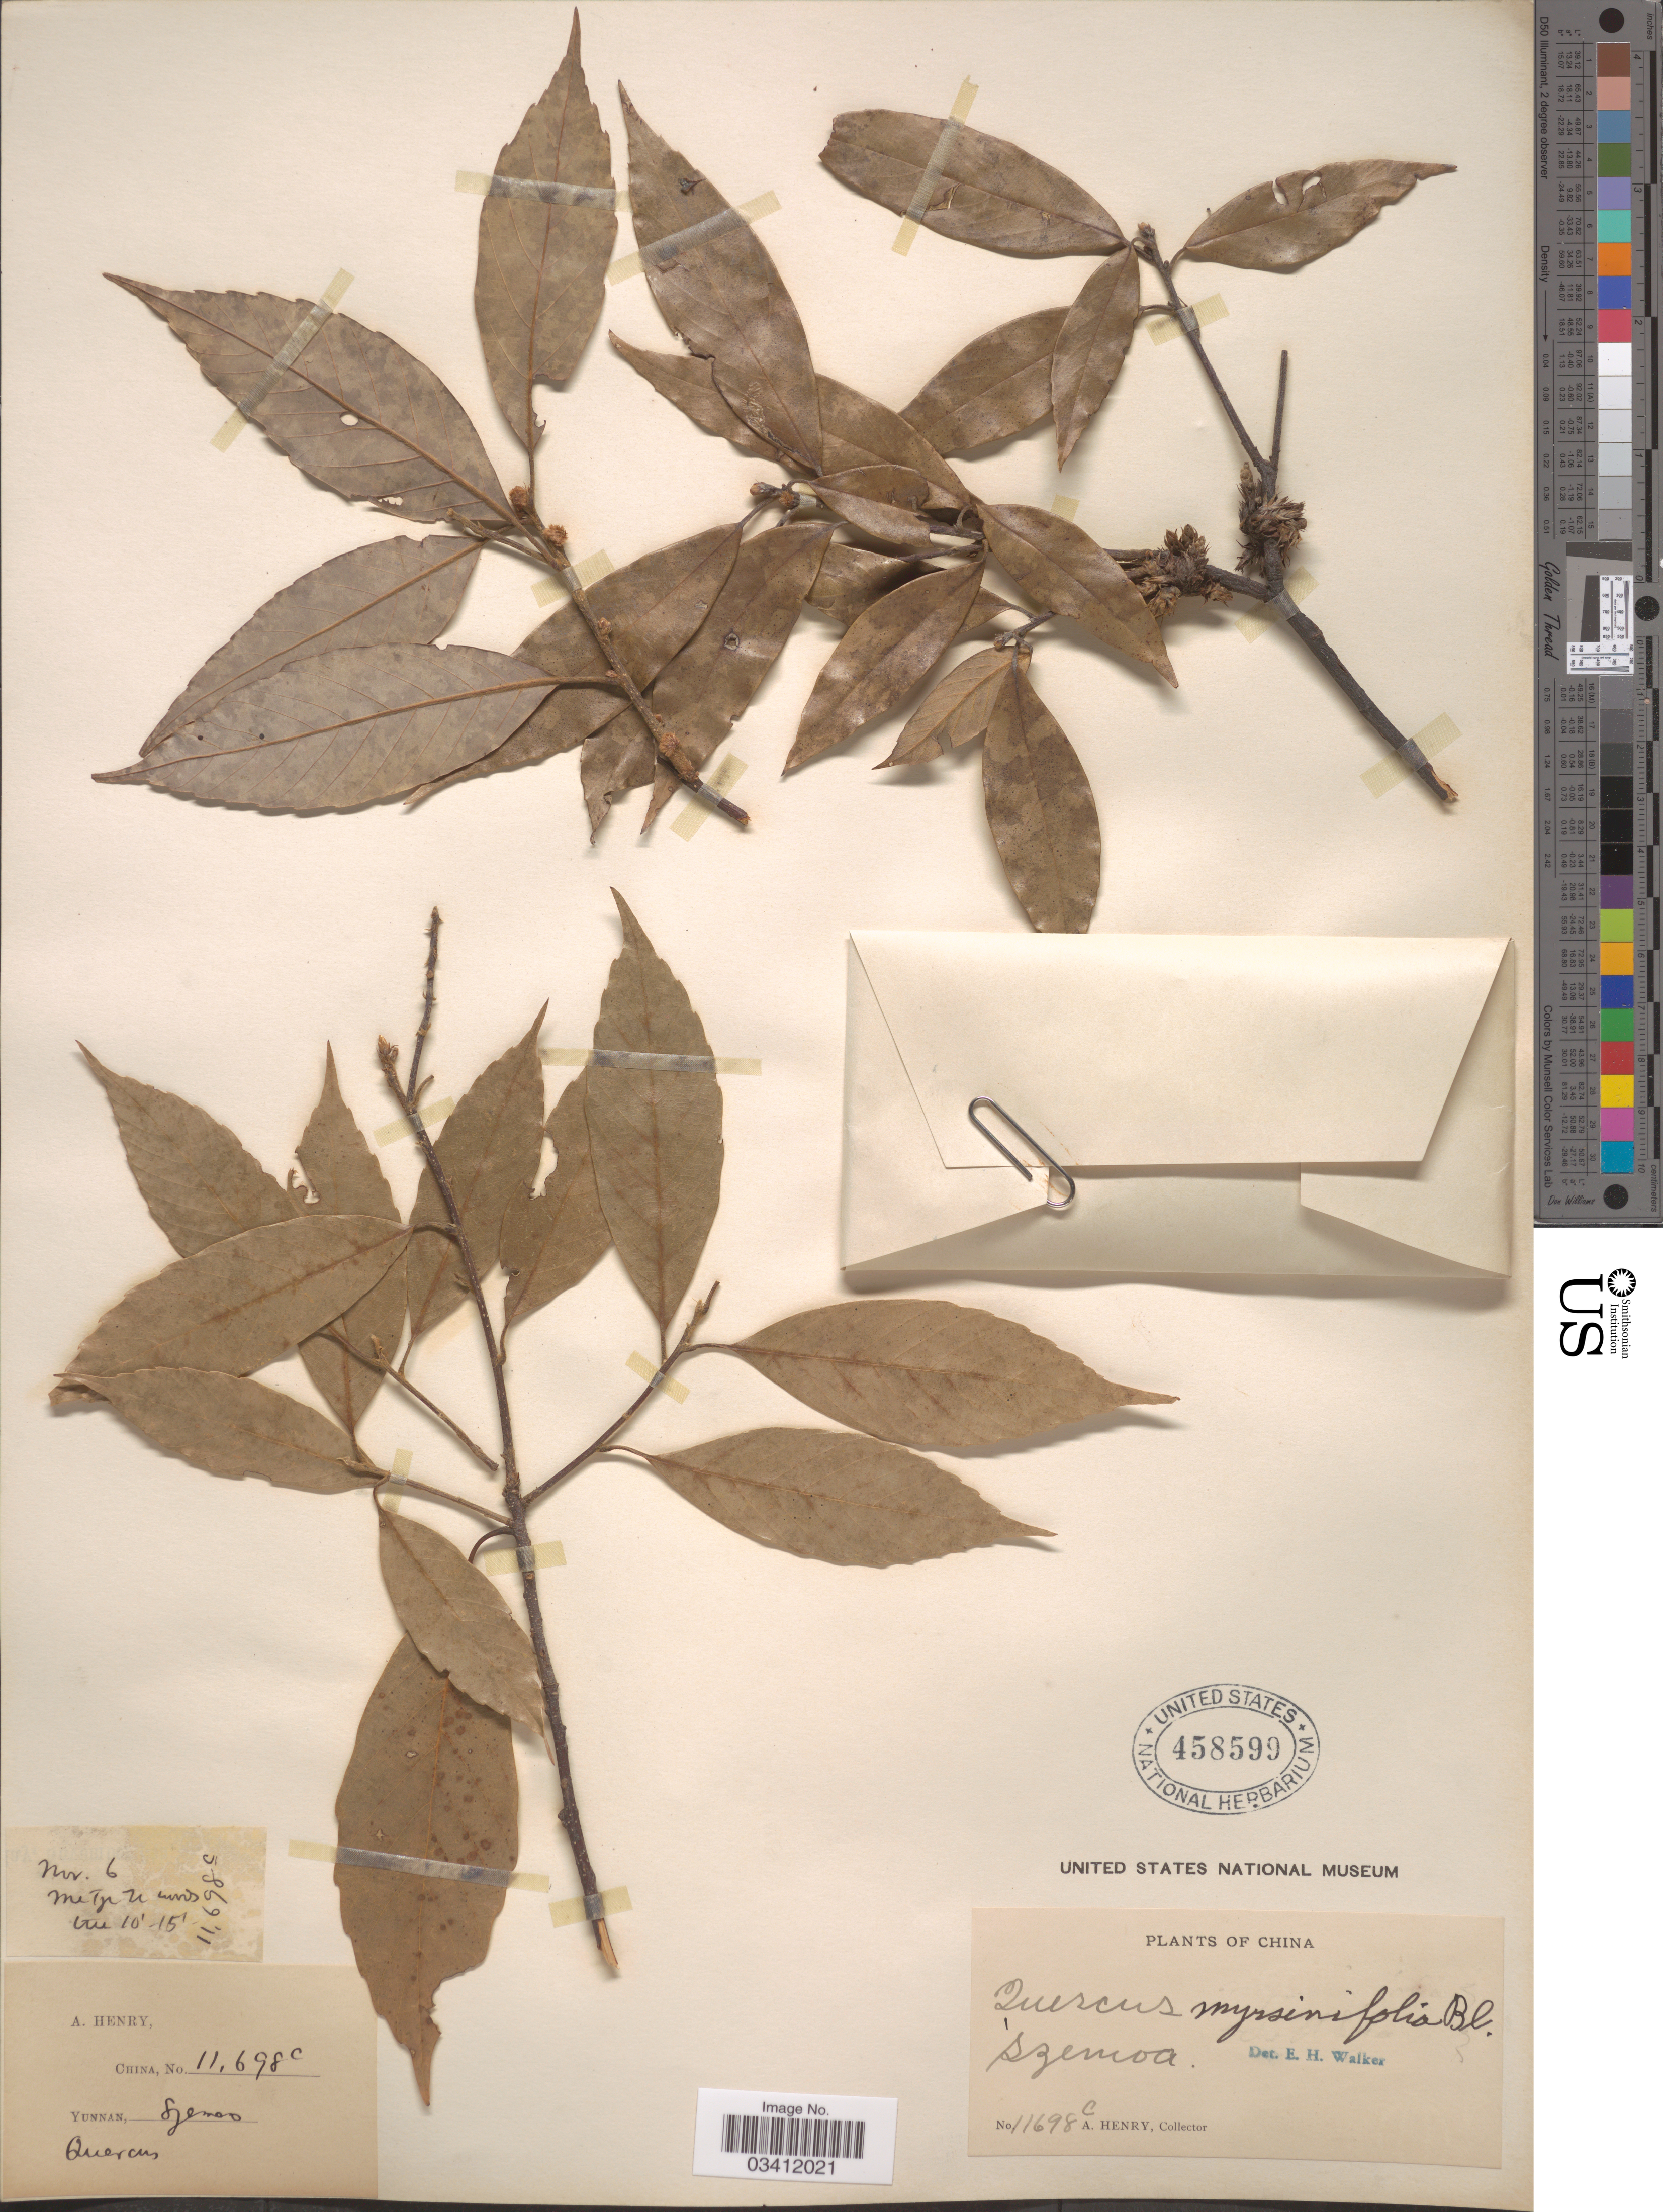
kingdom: Plantae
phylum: Tracheophyta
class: Magnoliopsida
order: Fagales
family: Fagaceae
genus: Quercus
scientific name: Quercus myrsinifolia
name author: Blume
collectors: A. Henry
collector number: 11698 C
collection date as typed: Transcribed d/m/y: /11/6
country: China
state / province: Yunnan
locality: Szemao. Me Tze Zi woods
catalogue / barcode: US 458599